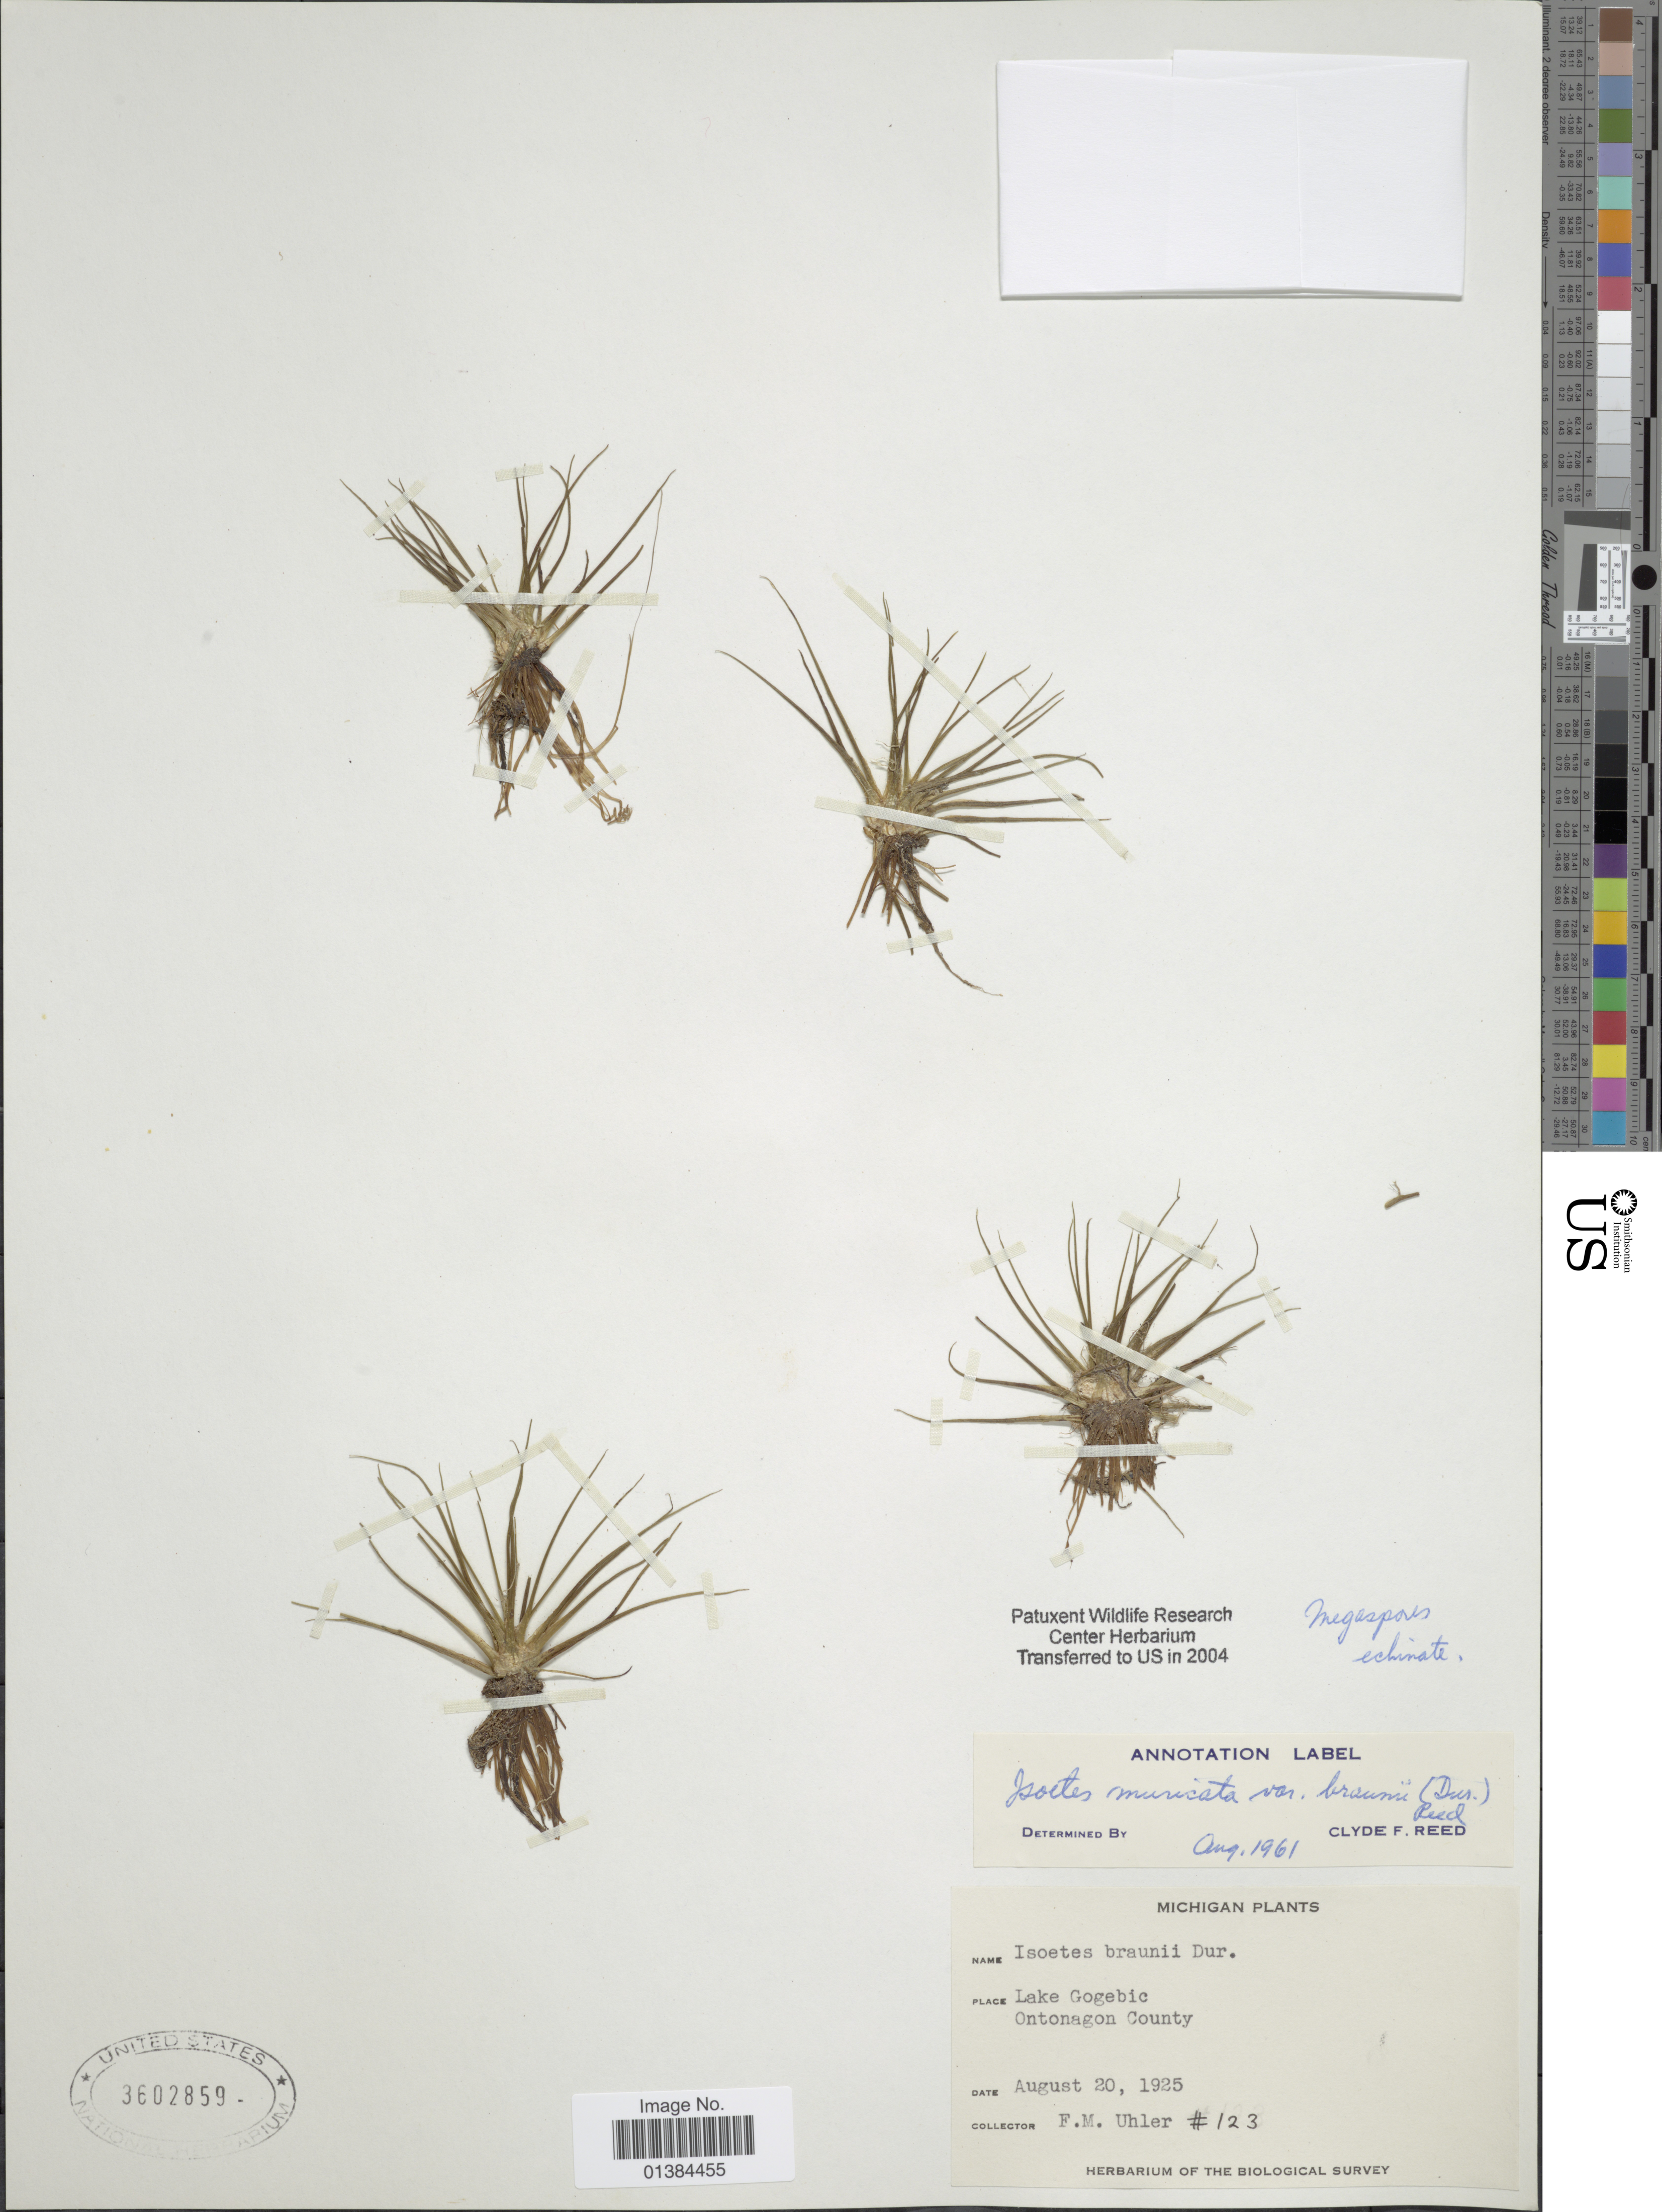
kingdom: Plantae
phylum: Tracheophyta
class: Lycopodiopsida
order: Isoetales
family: Isoetaceae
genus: Isoetes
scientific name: Isoetes echinospora subsp. muricata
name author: (Durieu) Á. Löve & D. Löve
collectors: F. M. Uhler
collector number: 123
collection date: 1925-08-20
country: United States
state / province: Michigan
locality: Lake Gogebic. Ontonagon County.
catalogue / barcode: US 3602859